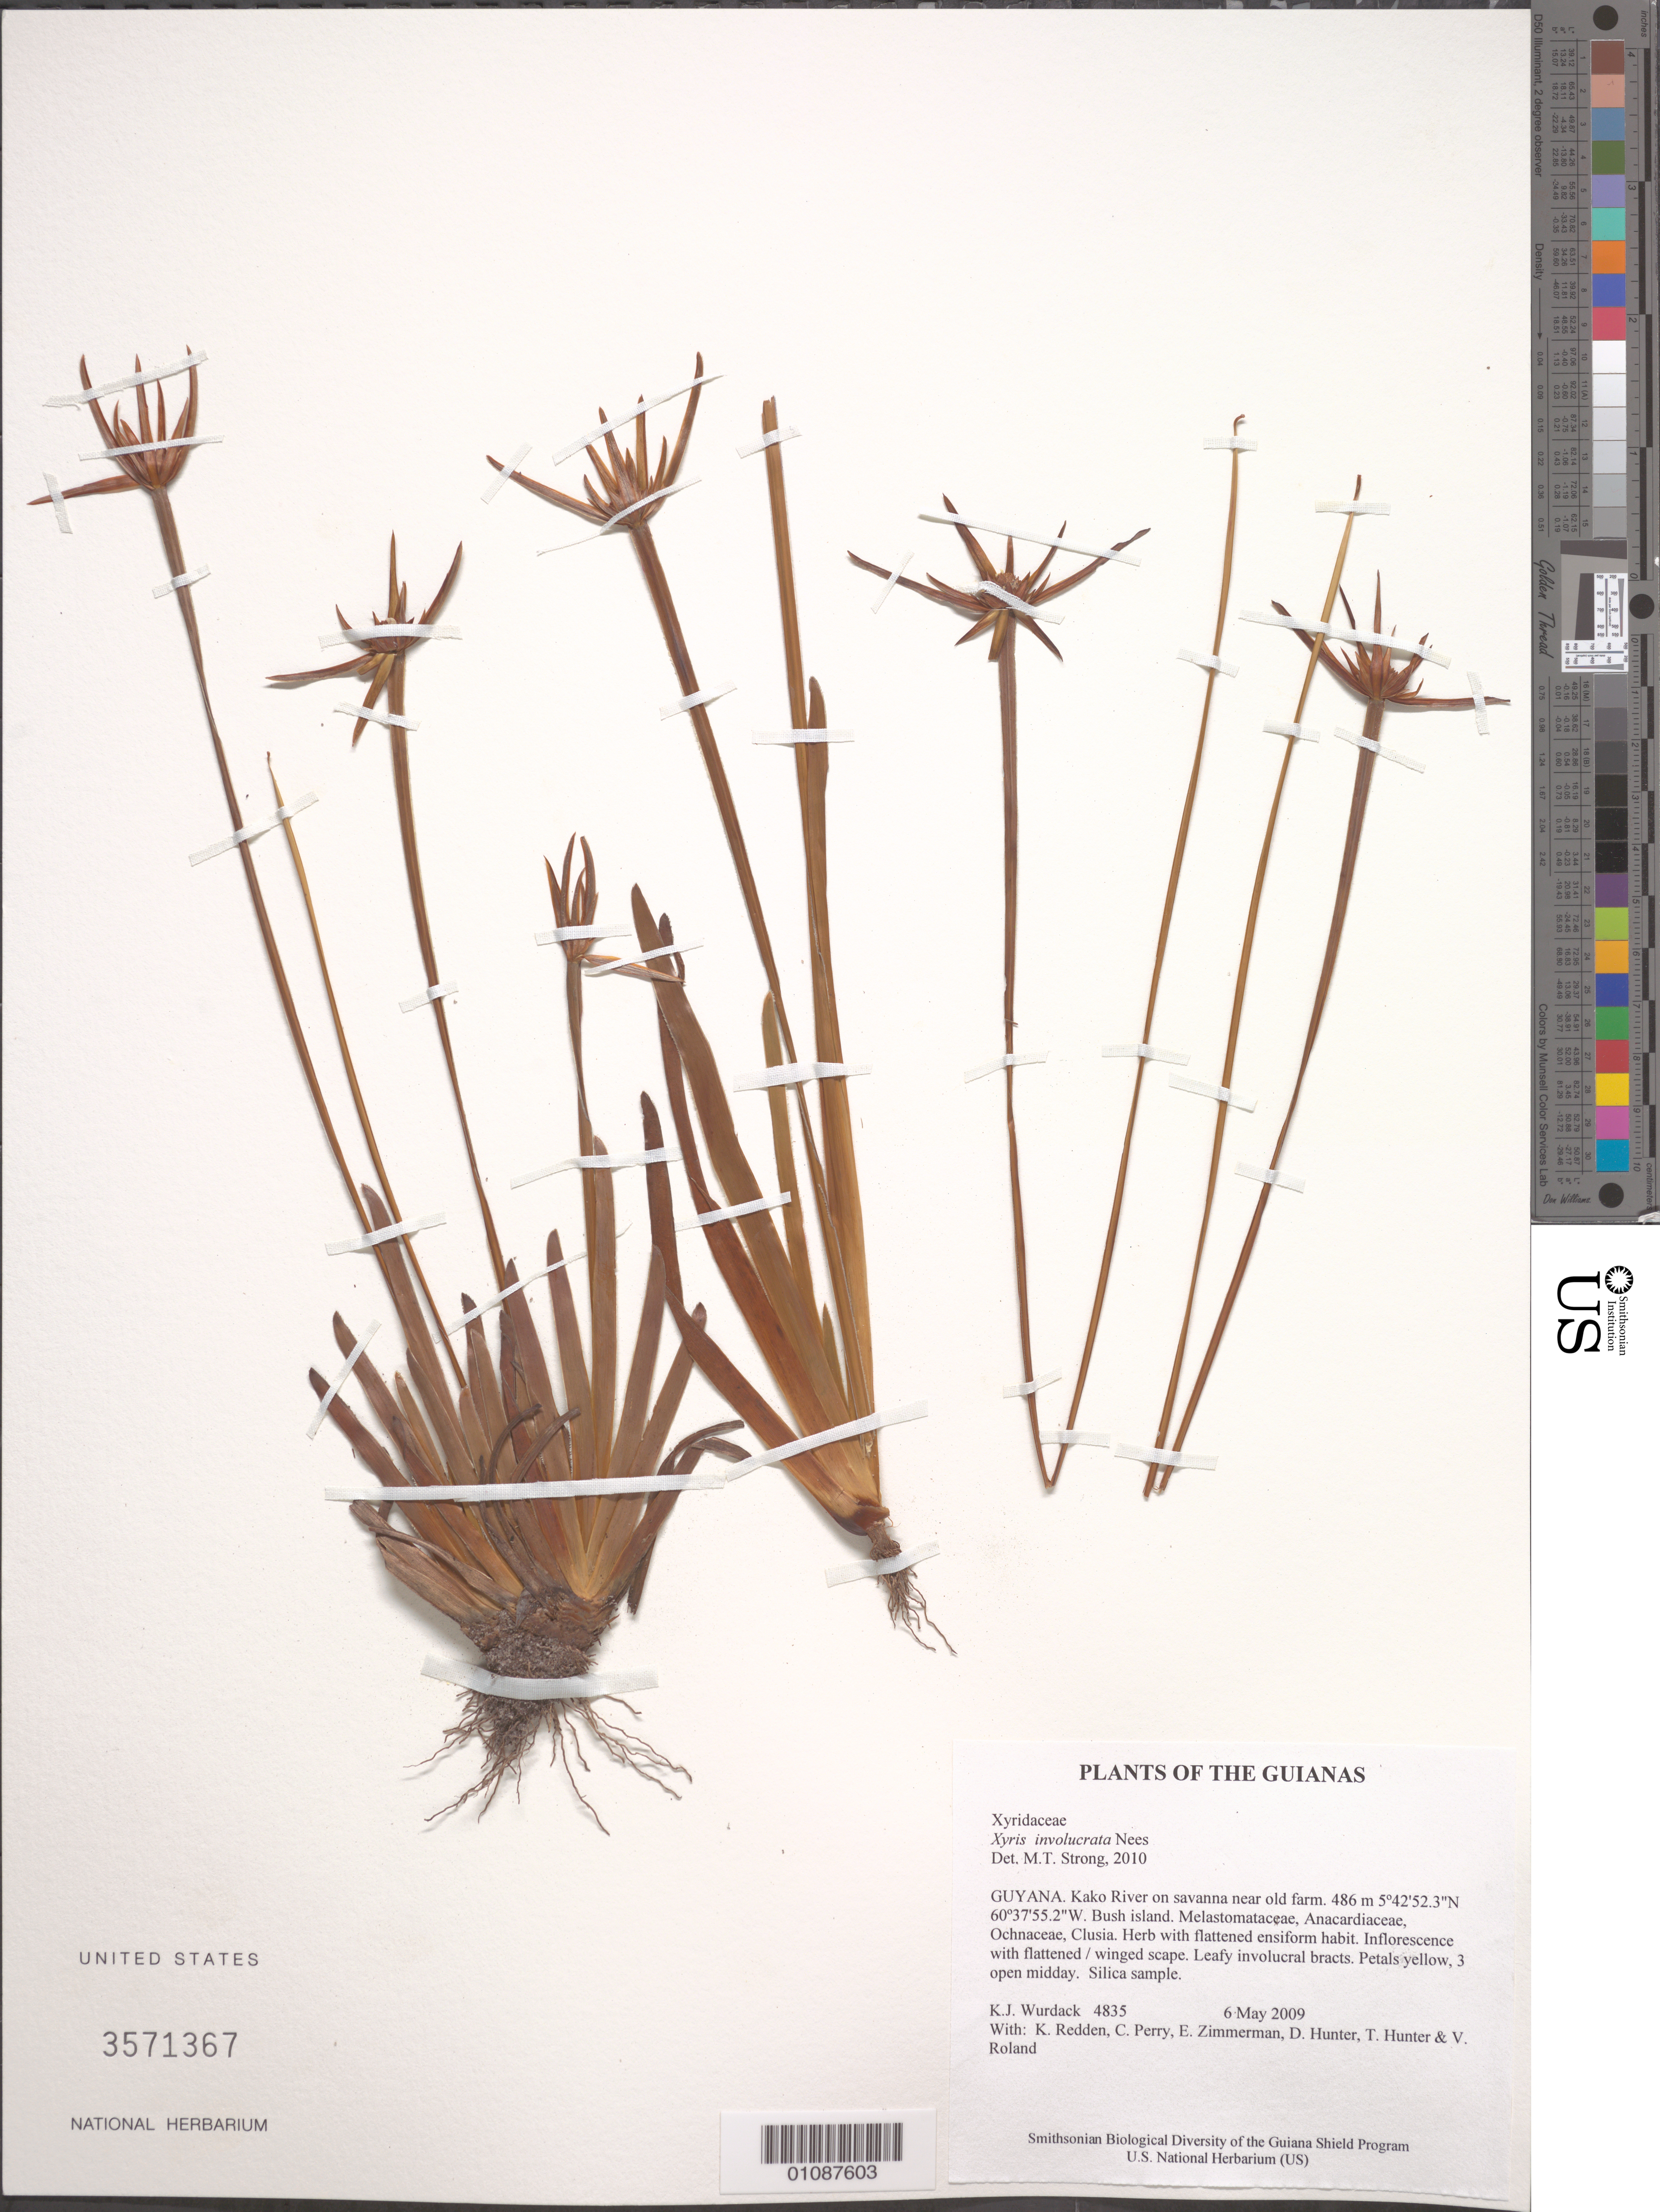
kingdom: Plantae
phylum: Tracheophyta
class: Liliopsida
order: Poales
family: Xyridaceae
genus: Xyris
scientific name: Xyris involucrata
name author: Nees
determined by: Strong, M. T., (US), Smithsonian Institution - National Museum of Natural History (UNITED STATES)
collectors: K. Wurdack, K. M. Redden, C. Perry, E. Zimmerman, D. Hunter, T. Hunter & V. Roland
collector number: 4835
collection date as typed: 6 May 2009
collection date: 2009-05-06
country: Guyana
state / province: Cuyuni-Mazaruni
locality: Kako River on savanna near old farm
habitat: Bush island. Melastomataceae, Anacardiaceae, Ochnaceae, Clusia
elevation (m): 486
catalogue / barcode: US 3571367